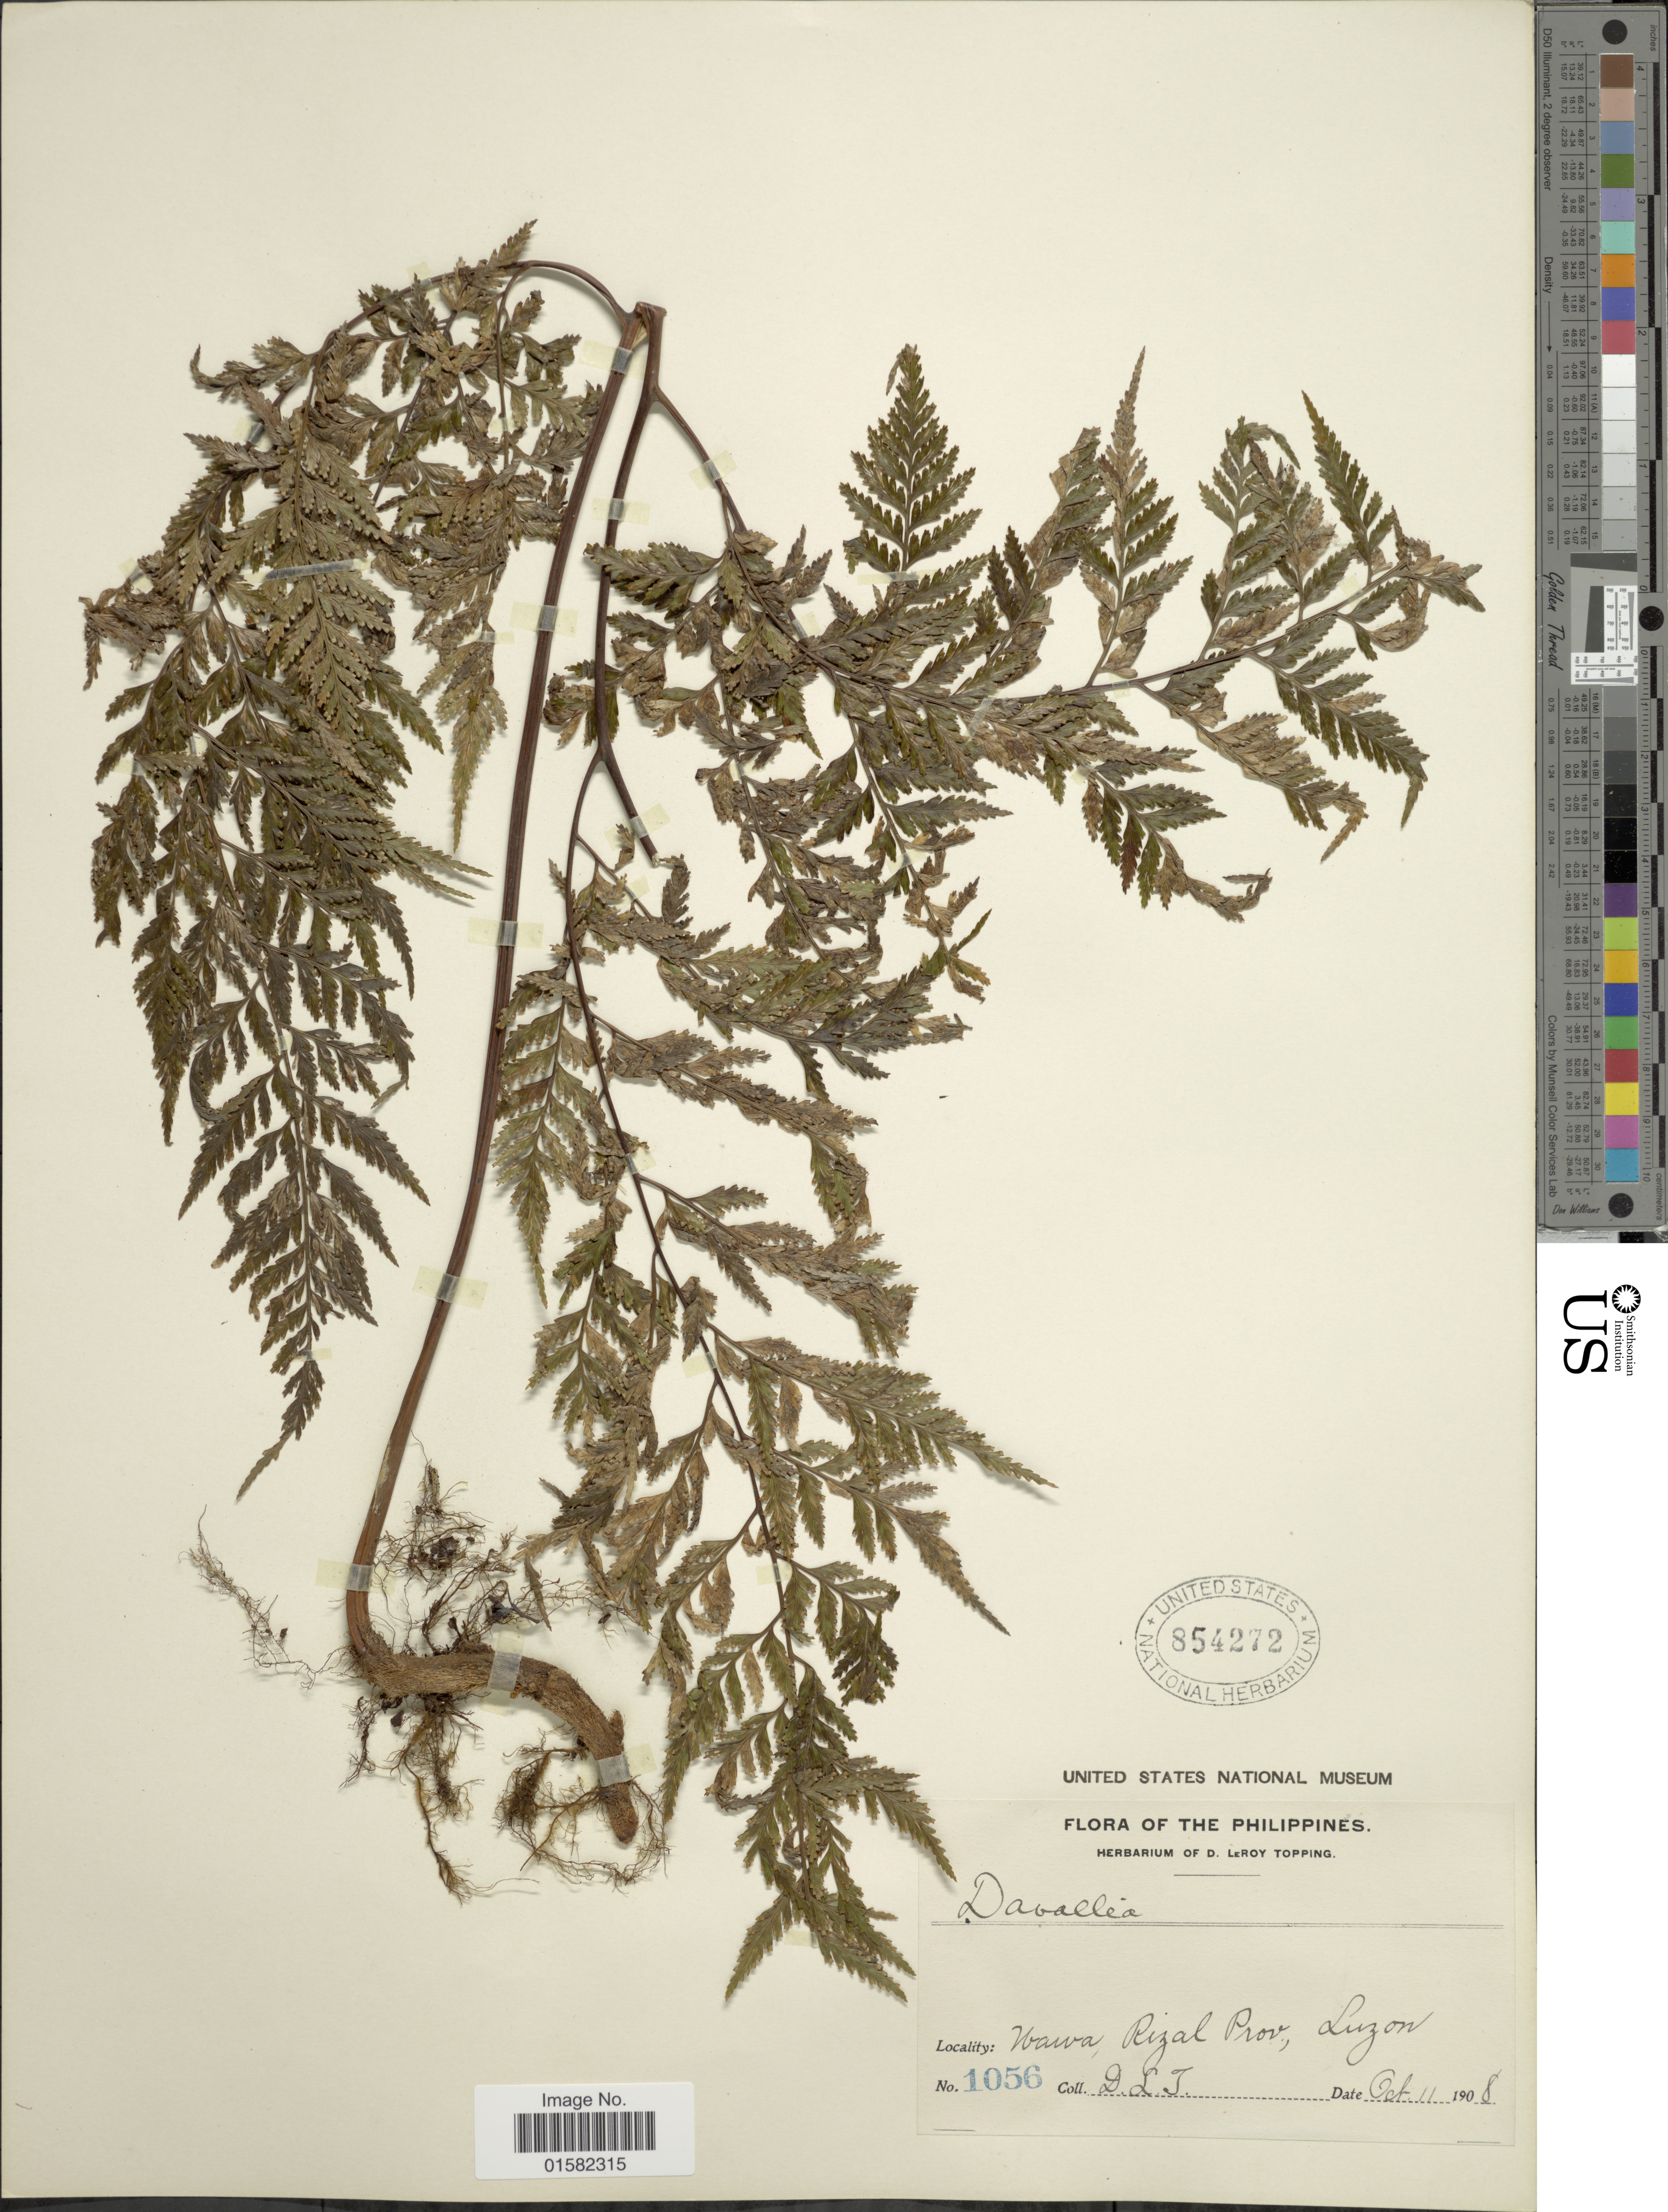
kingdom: Plantae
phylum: Tracheophyta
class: Polypodiopsida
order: Polypodiales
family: Davalliaceae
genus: Wibelia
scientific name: Wibelia denticulata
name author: (Burm. f.) M. Kato & Tsutsumi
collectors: D. L. Topping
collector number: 1056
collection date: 1908-10-11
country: Philippines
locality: Nawa, Rizal prov. Luzon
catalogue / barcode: US 854272